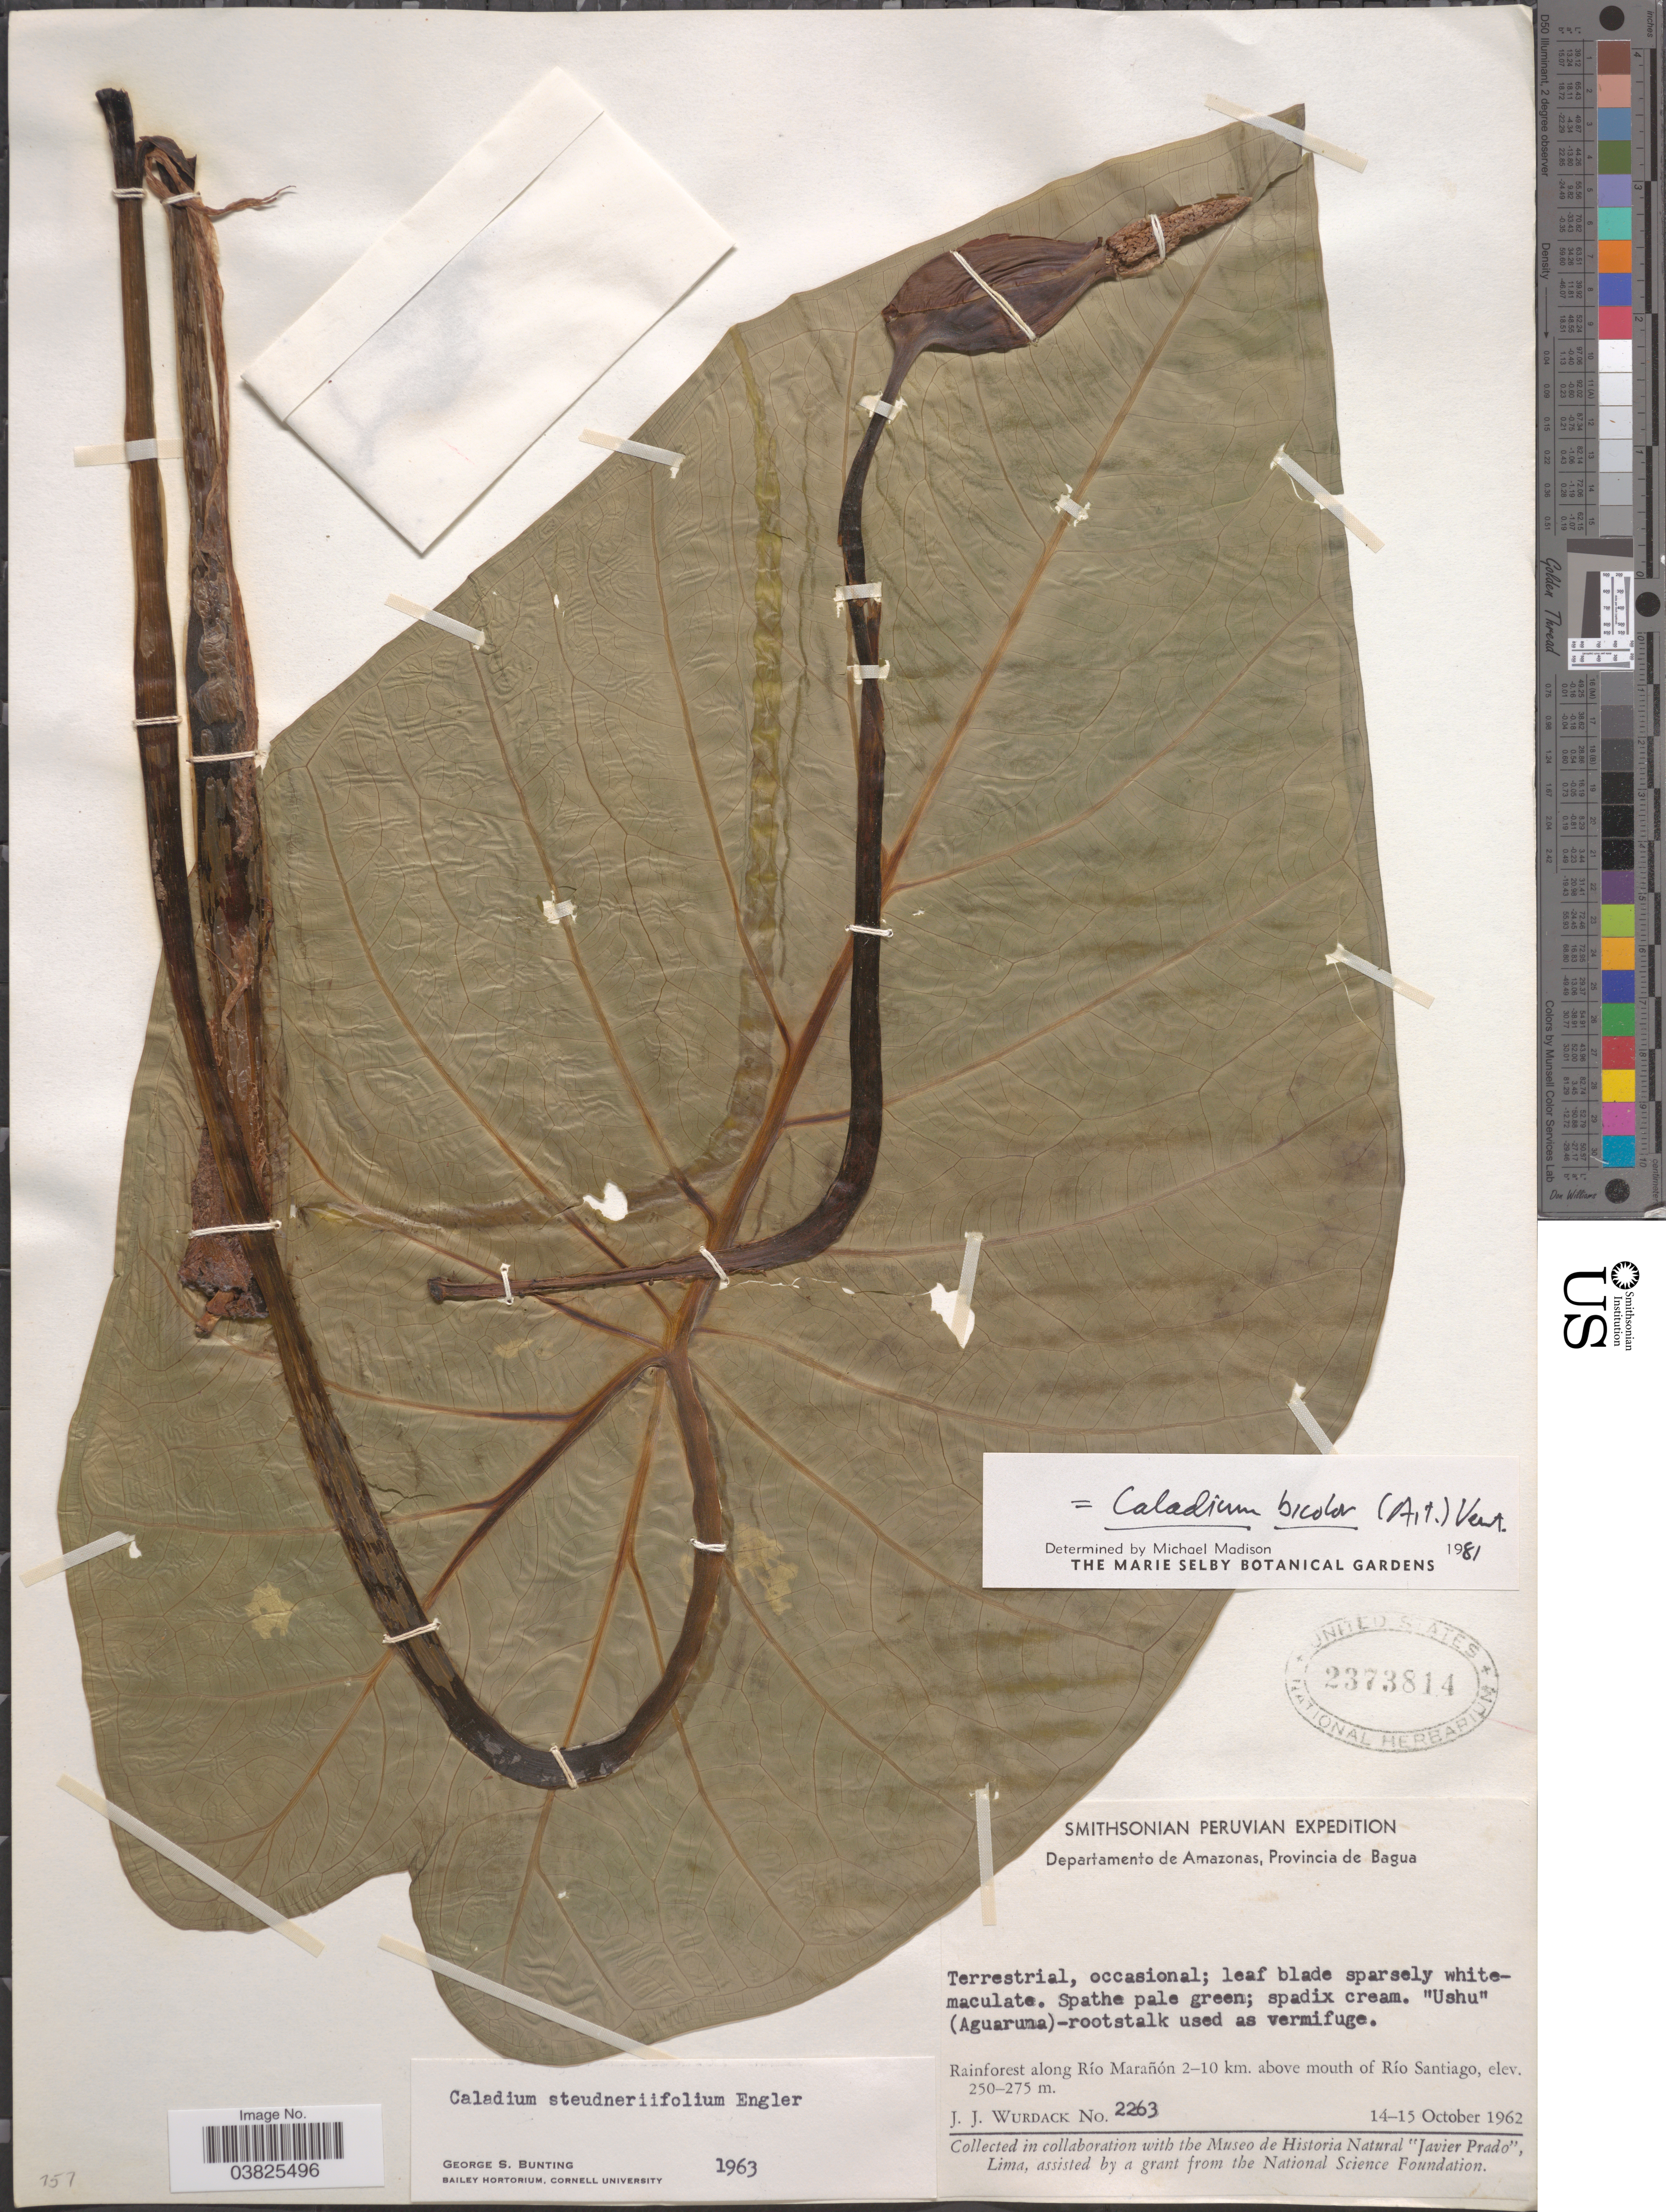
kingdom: Plantae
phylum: Tracheophyta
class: Liliopsida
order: Alismatales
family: Araceae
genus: Caladium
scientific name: Caladium bicolor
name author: (Aiton) Vent.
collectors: J. J. Wurdack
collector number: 2263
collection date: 1962-10-14/1962-10-15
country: Peru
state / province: Amazonas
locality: Departamento de Amazonas; Provincia de Bagua. Along Río Marañón 2-10 km. above mouth of Río Santiago.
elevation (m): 250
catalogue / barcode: US 2373814